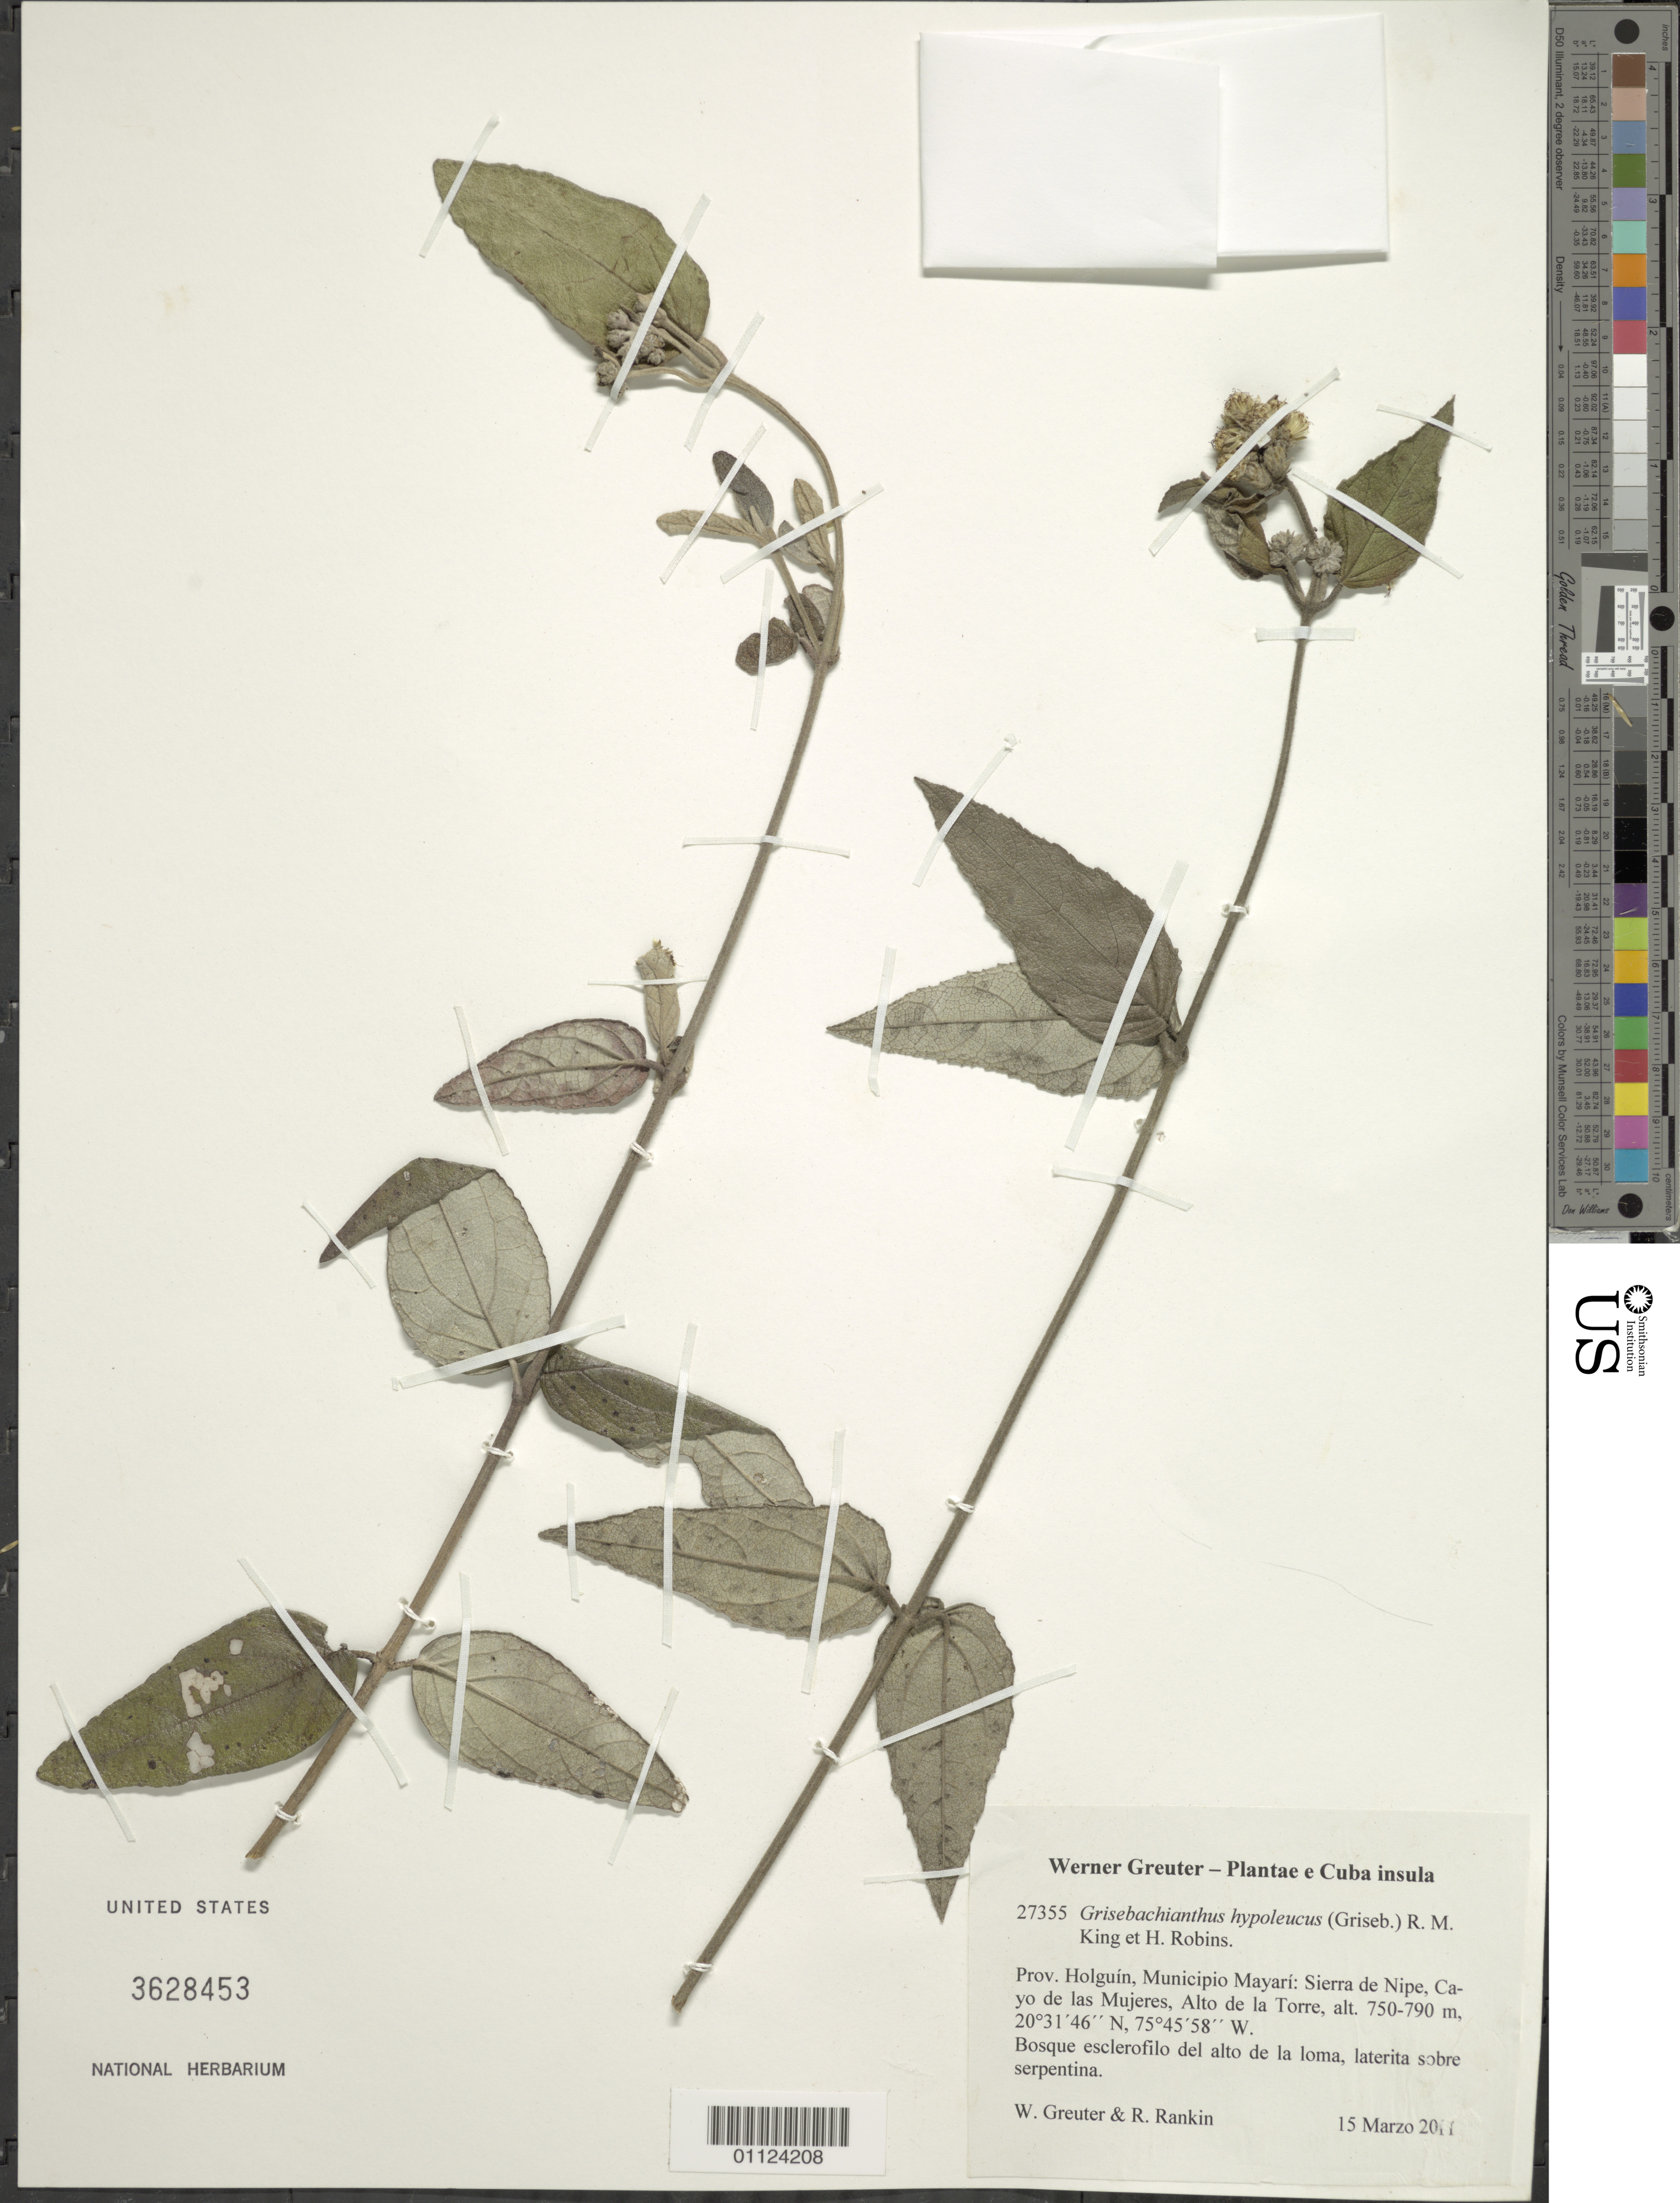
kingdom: Plantae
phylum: Tracheophyta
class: Magnoliopsida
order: Asterales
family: Asteraceae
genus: Grisebachianthus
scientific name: Grisebachianthus hypoleucus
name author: (Griseb.) R.M. King & H. Rob.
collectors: W. Greuter & R. Rankin Rodriguez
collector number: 27355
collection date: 2011-03-15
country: Cuba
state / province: Holguín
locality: Municipio Mayarí, Sierra de Nipe, Cayo de las Mujeres, Alto de la Torre.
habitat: Bosque esclerofilo del alto de la loma, laterita sobre serpentina.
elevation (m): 750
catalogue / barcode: US 3628453